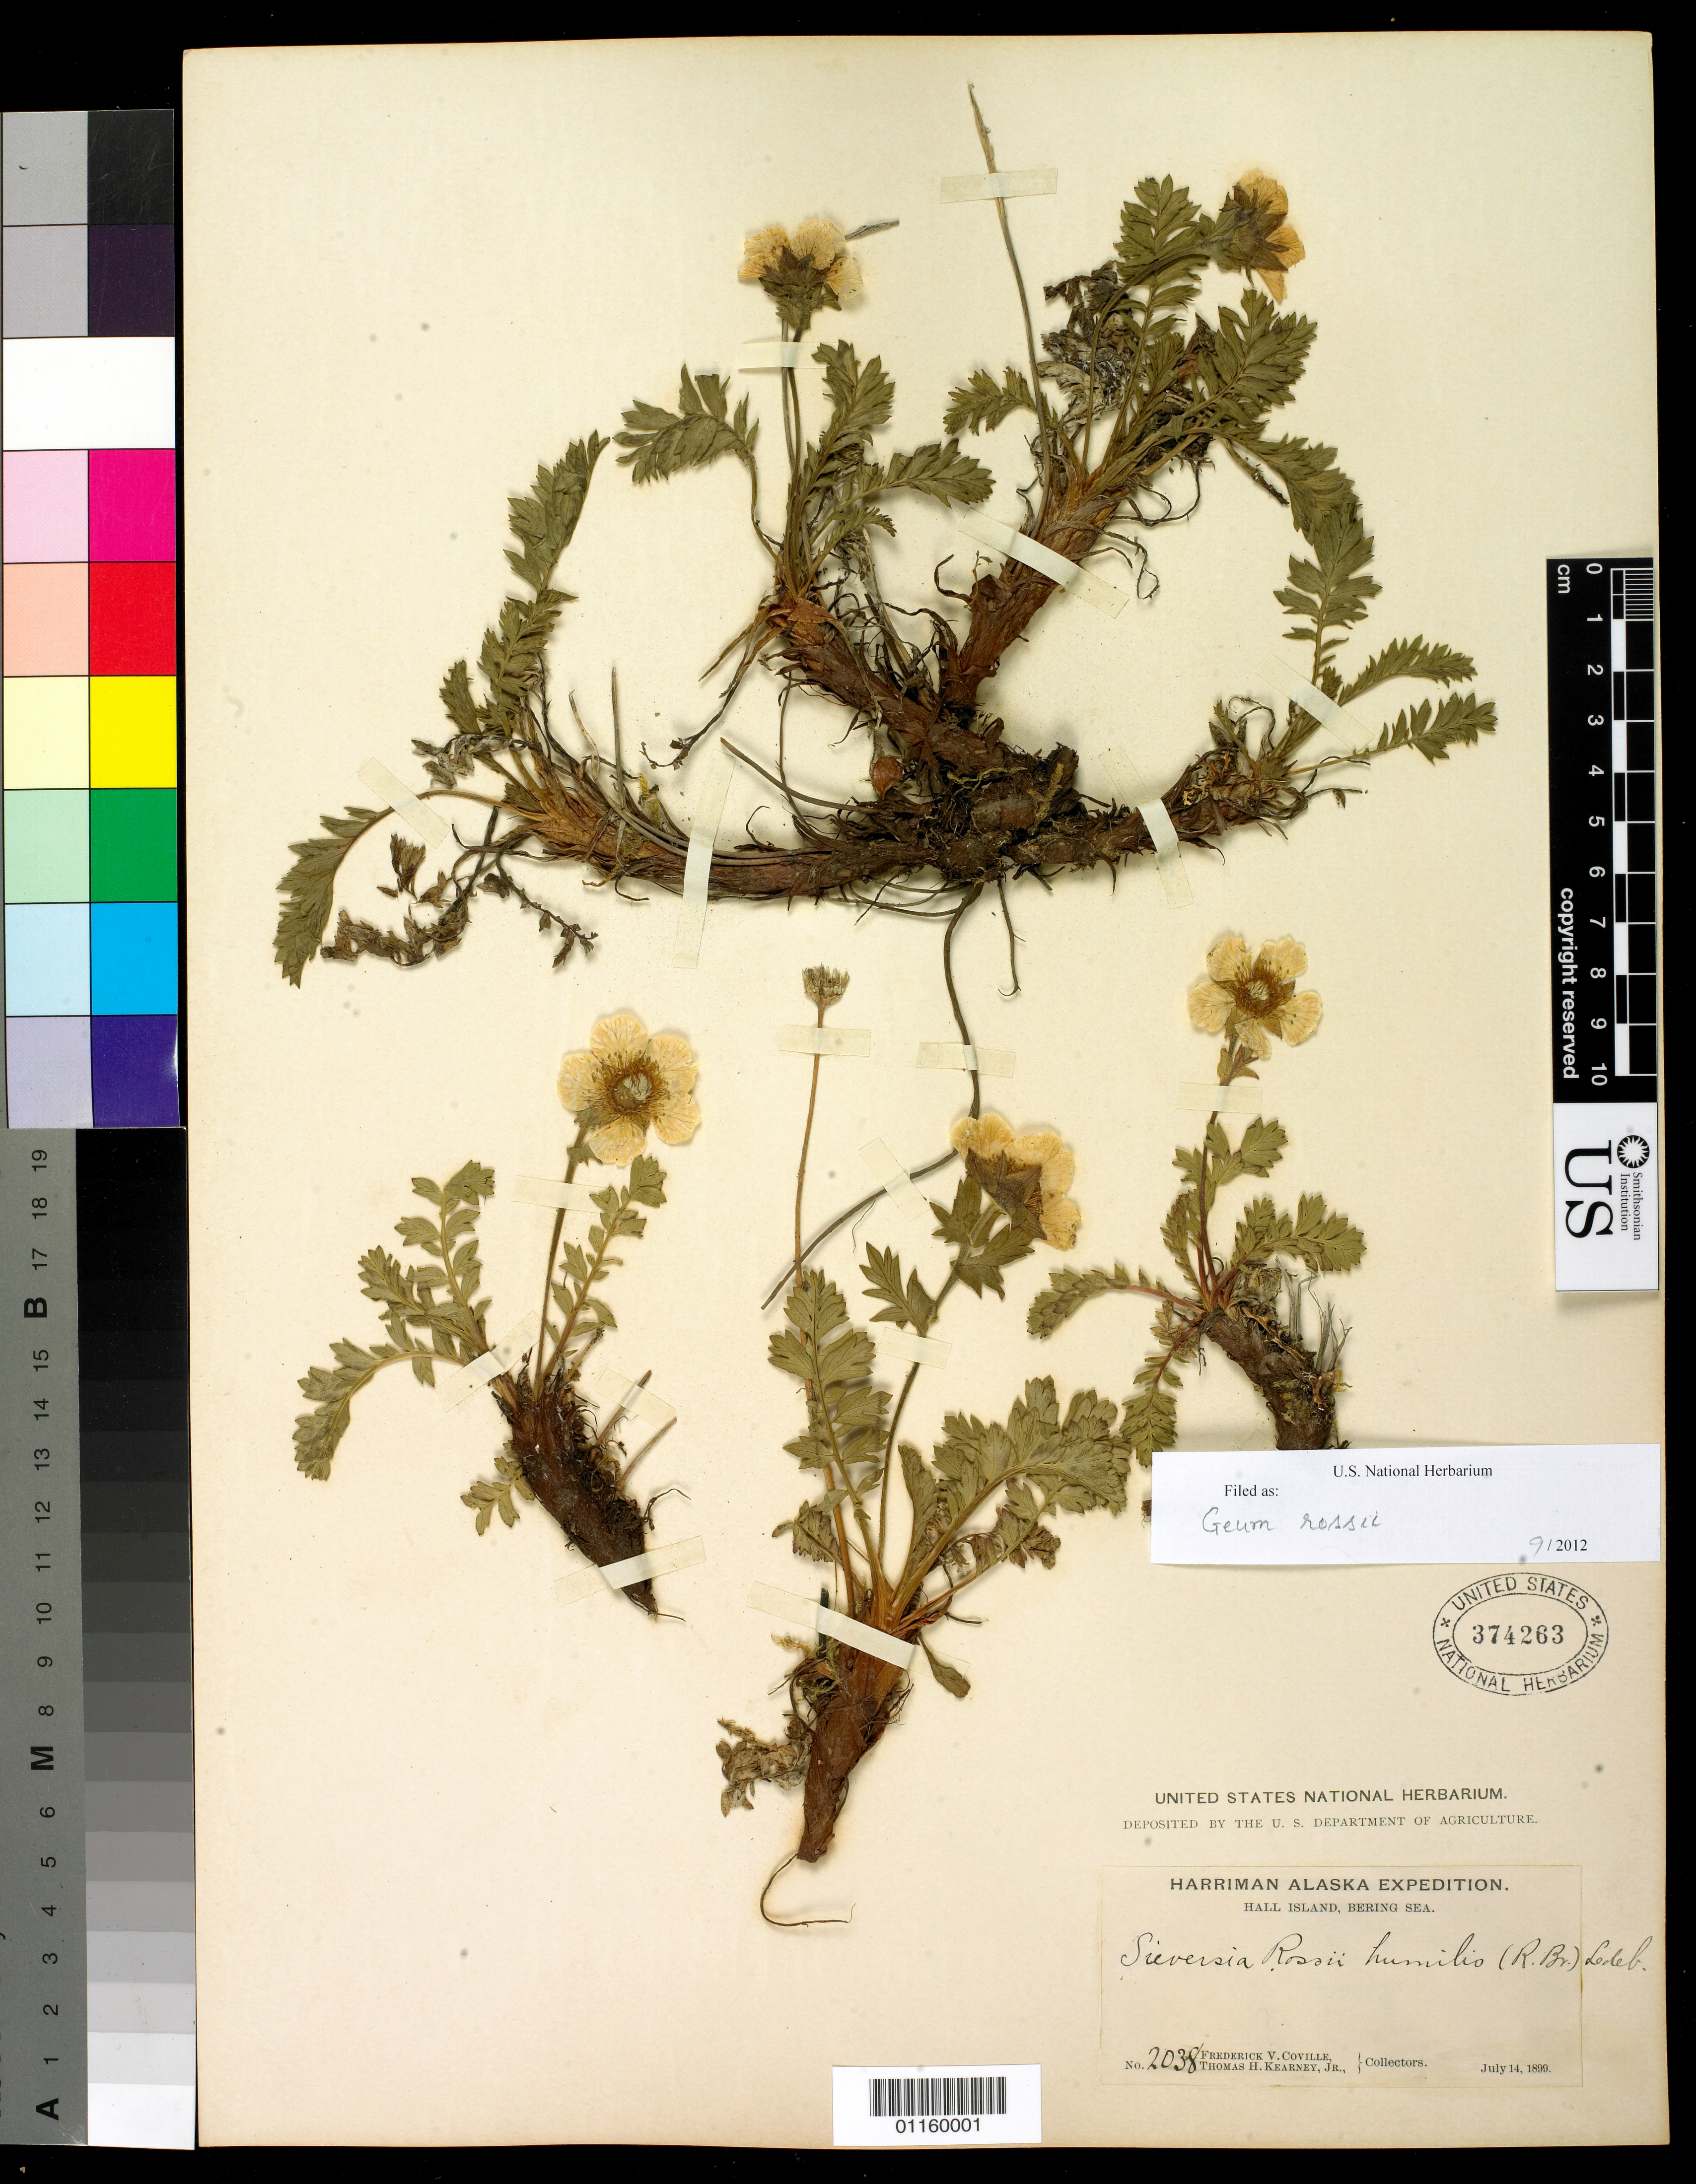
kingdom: Plantae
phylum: Tracheophyta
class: Magnoliopsida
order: Rosales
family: Rosaceae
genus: Geum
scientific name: Geum rossii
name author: (R. Br.) Ser.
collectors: F. V. Coville & T. H. Kearney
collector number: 2038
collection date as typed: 14 Jul 1899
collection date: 1899-07-14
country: United States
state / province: Alaska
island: Hall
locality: Bering Sea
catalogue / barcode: US 374263